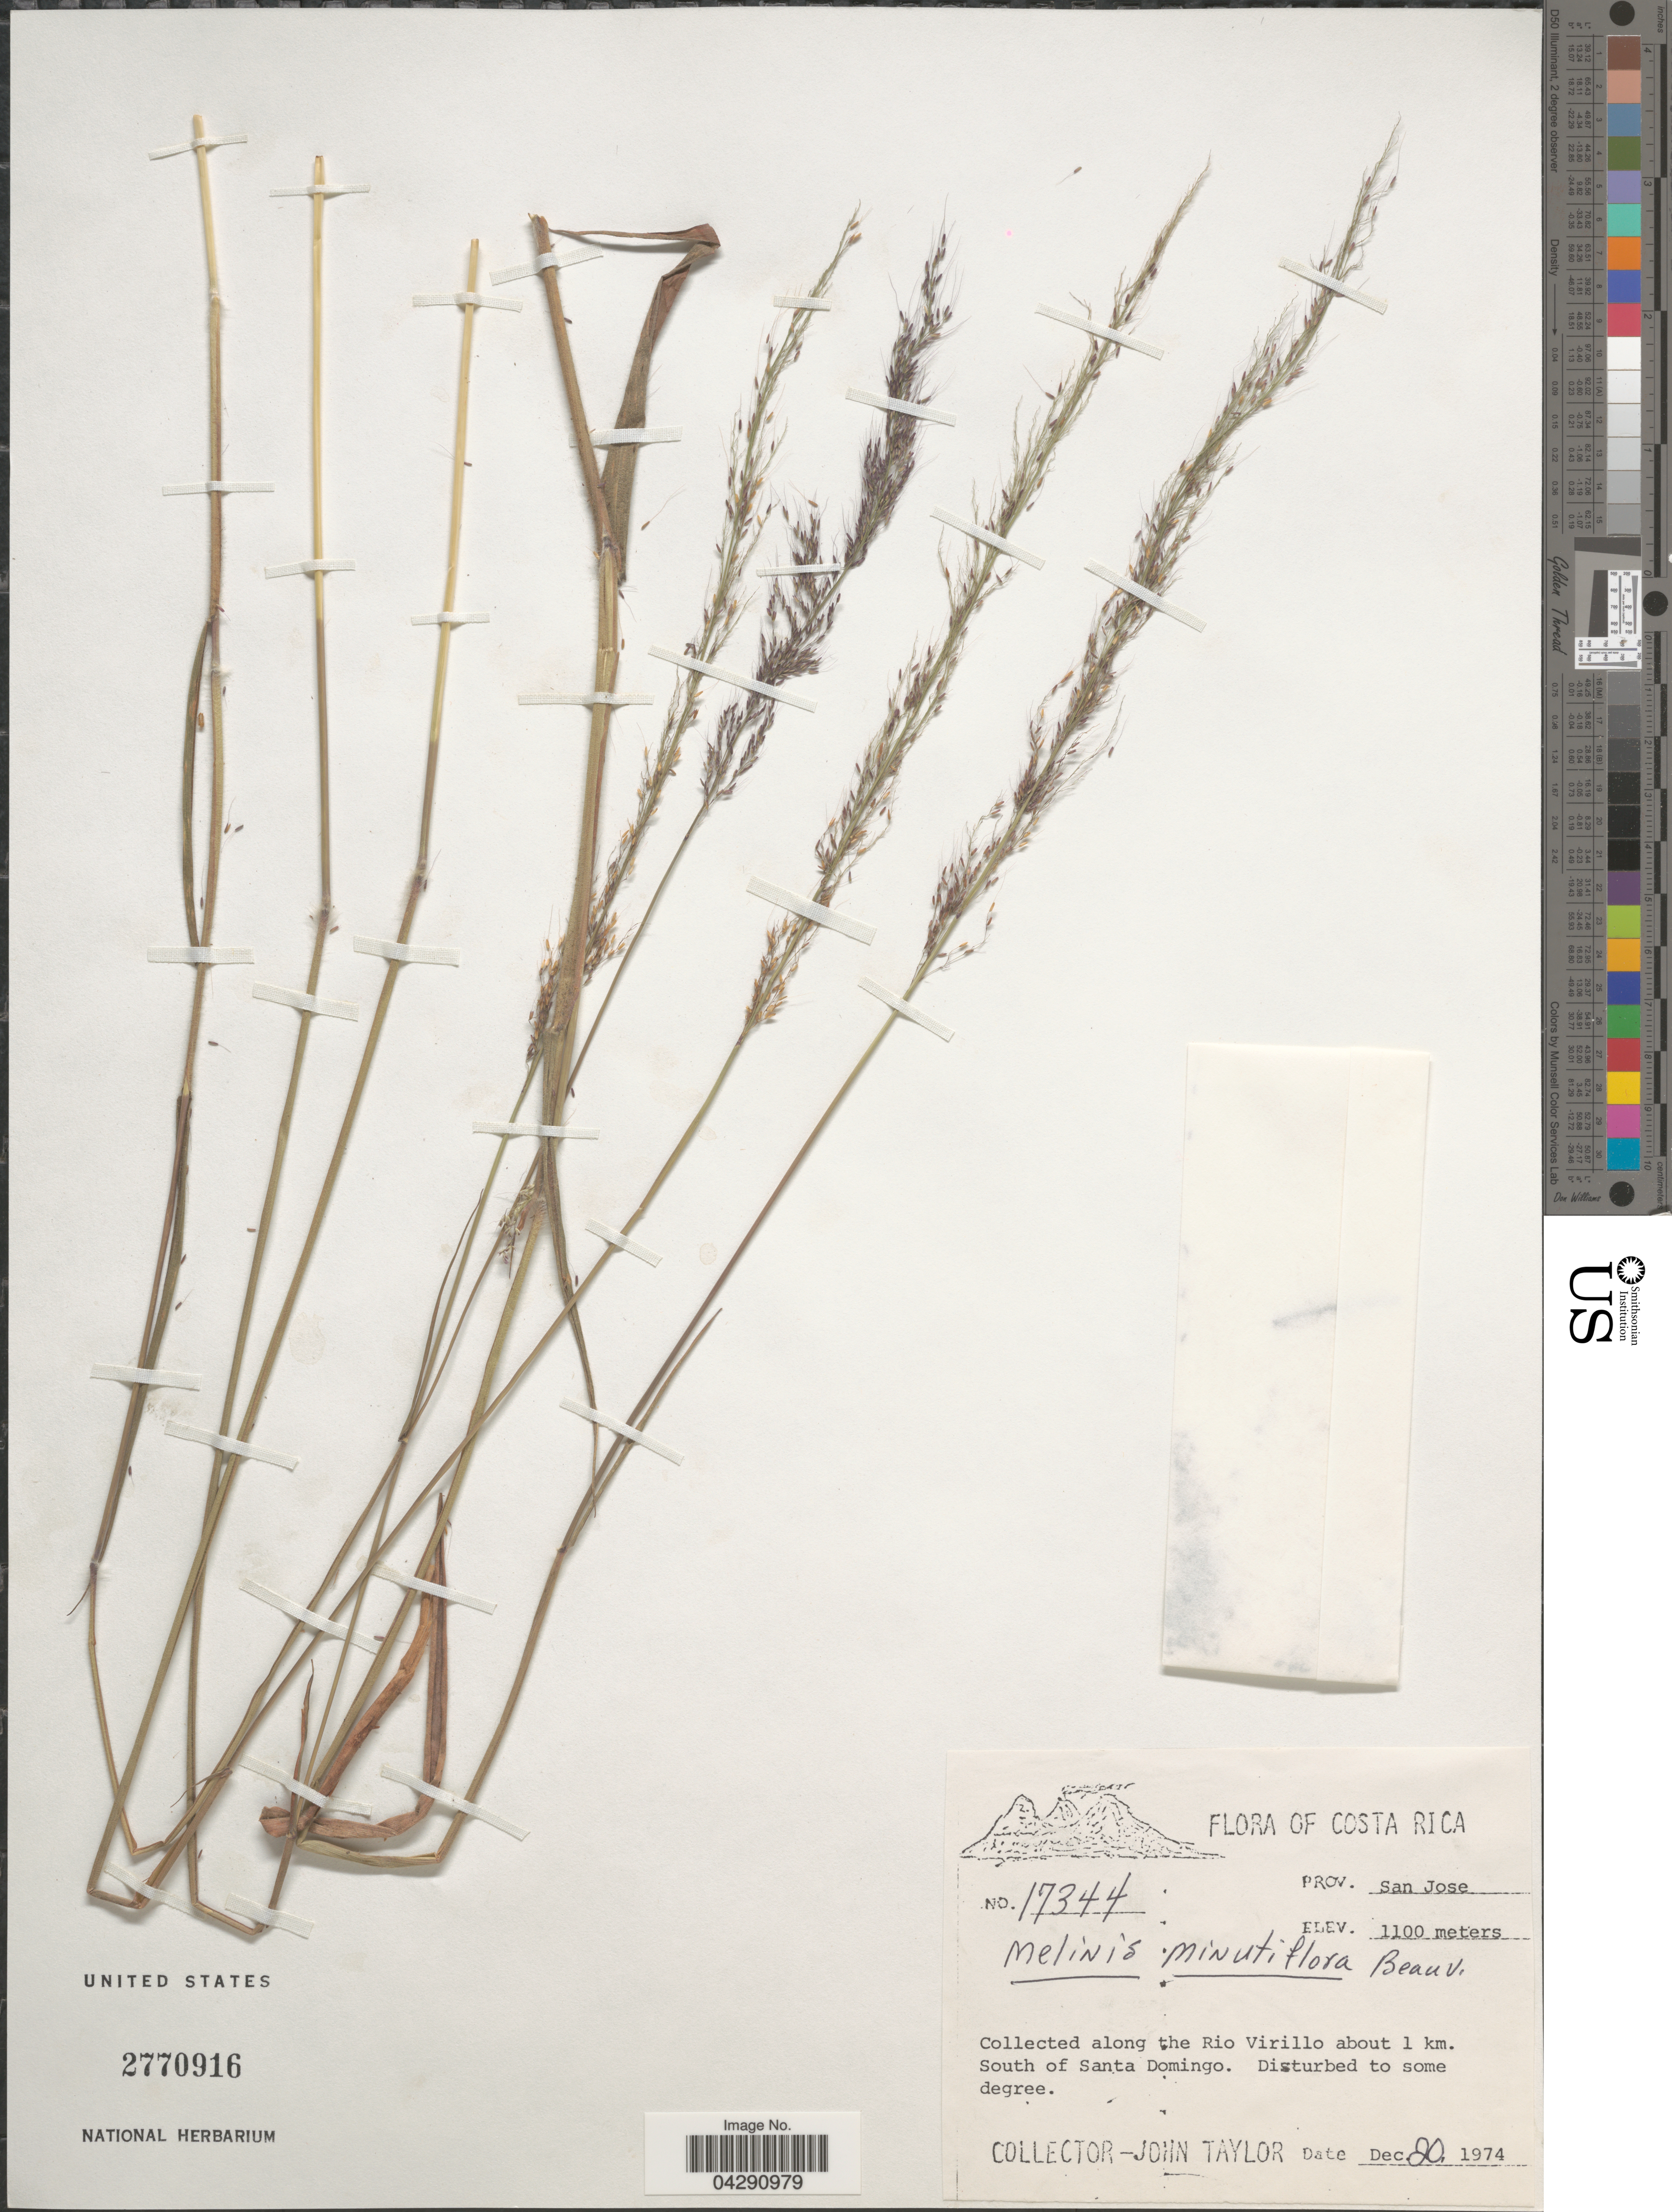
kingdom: Plantae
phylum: Tracheophyta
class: Liliopsida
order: Poales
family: Poaceae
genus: Melinis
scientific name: Melinis minutiflora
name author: P. Beauv.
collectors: J. Taylor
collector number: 17344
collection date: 1974-12-20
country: Costa Rica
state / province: San José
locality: Along the Rio Virillo about 1 km. South of Santa Domingo.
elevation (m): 1100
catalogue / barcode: US 2770916